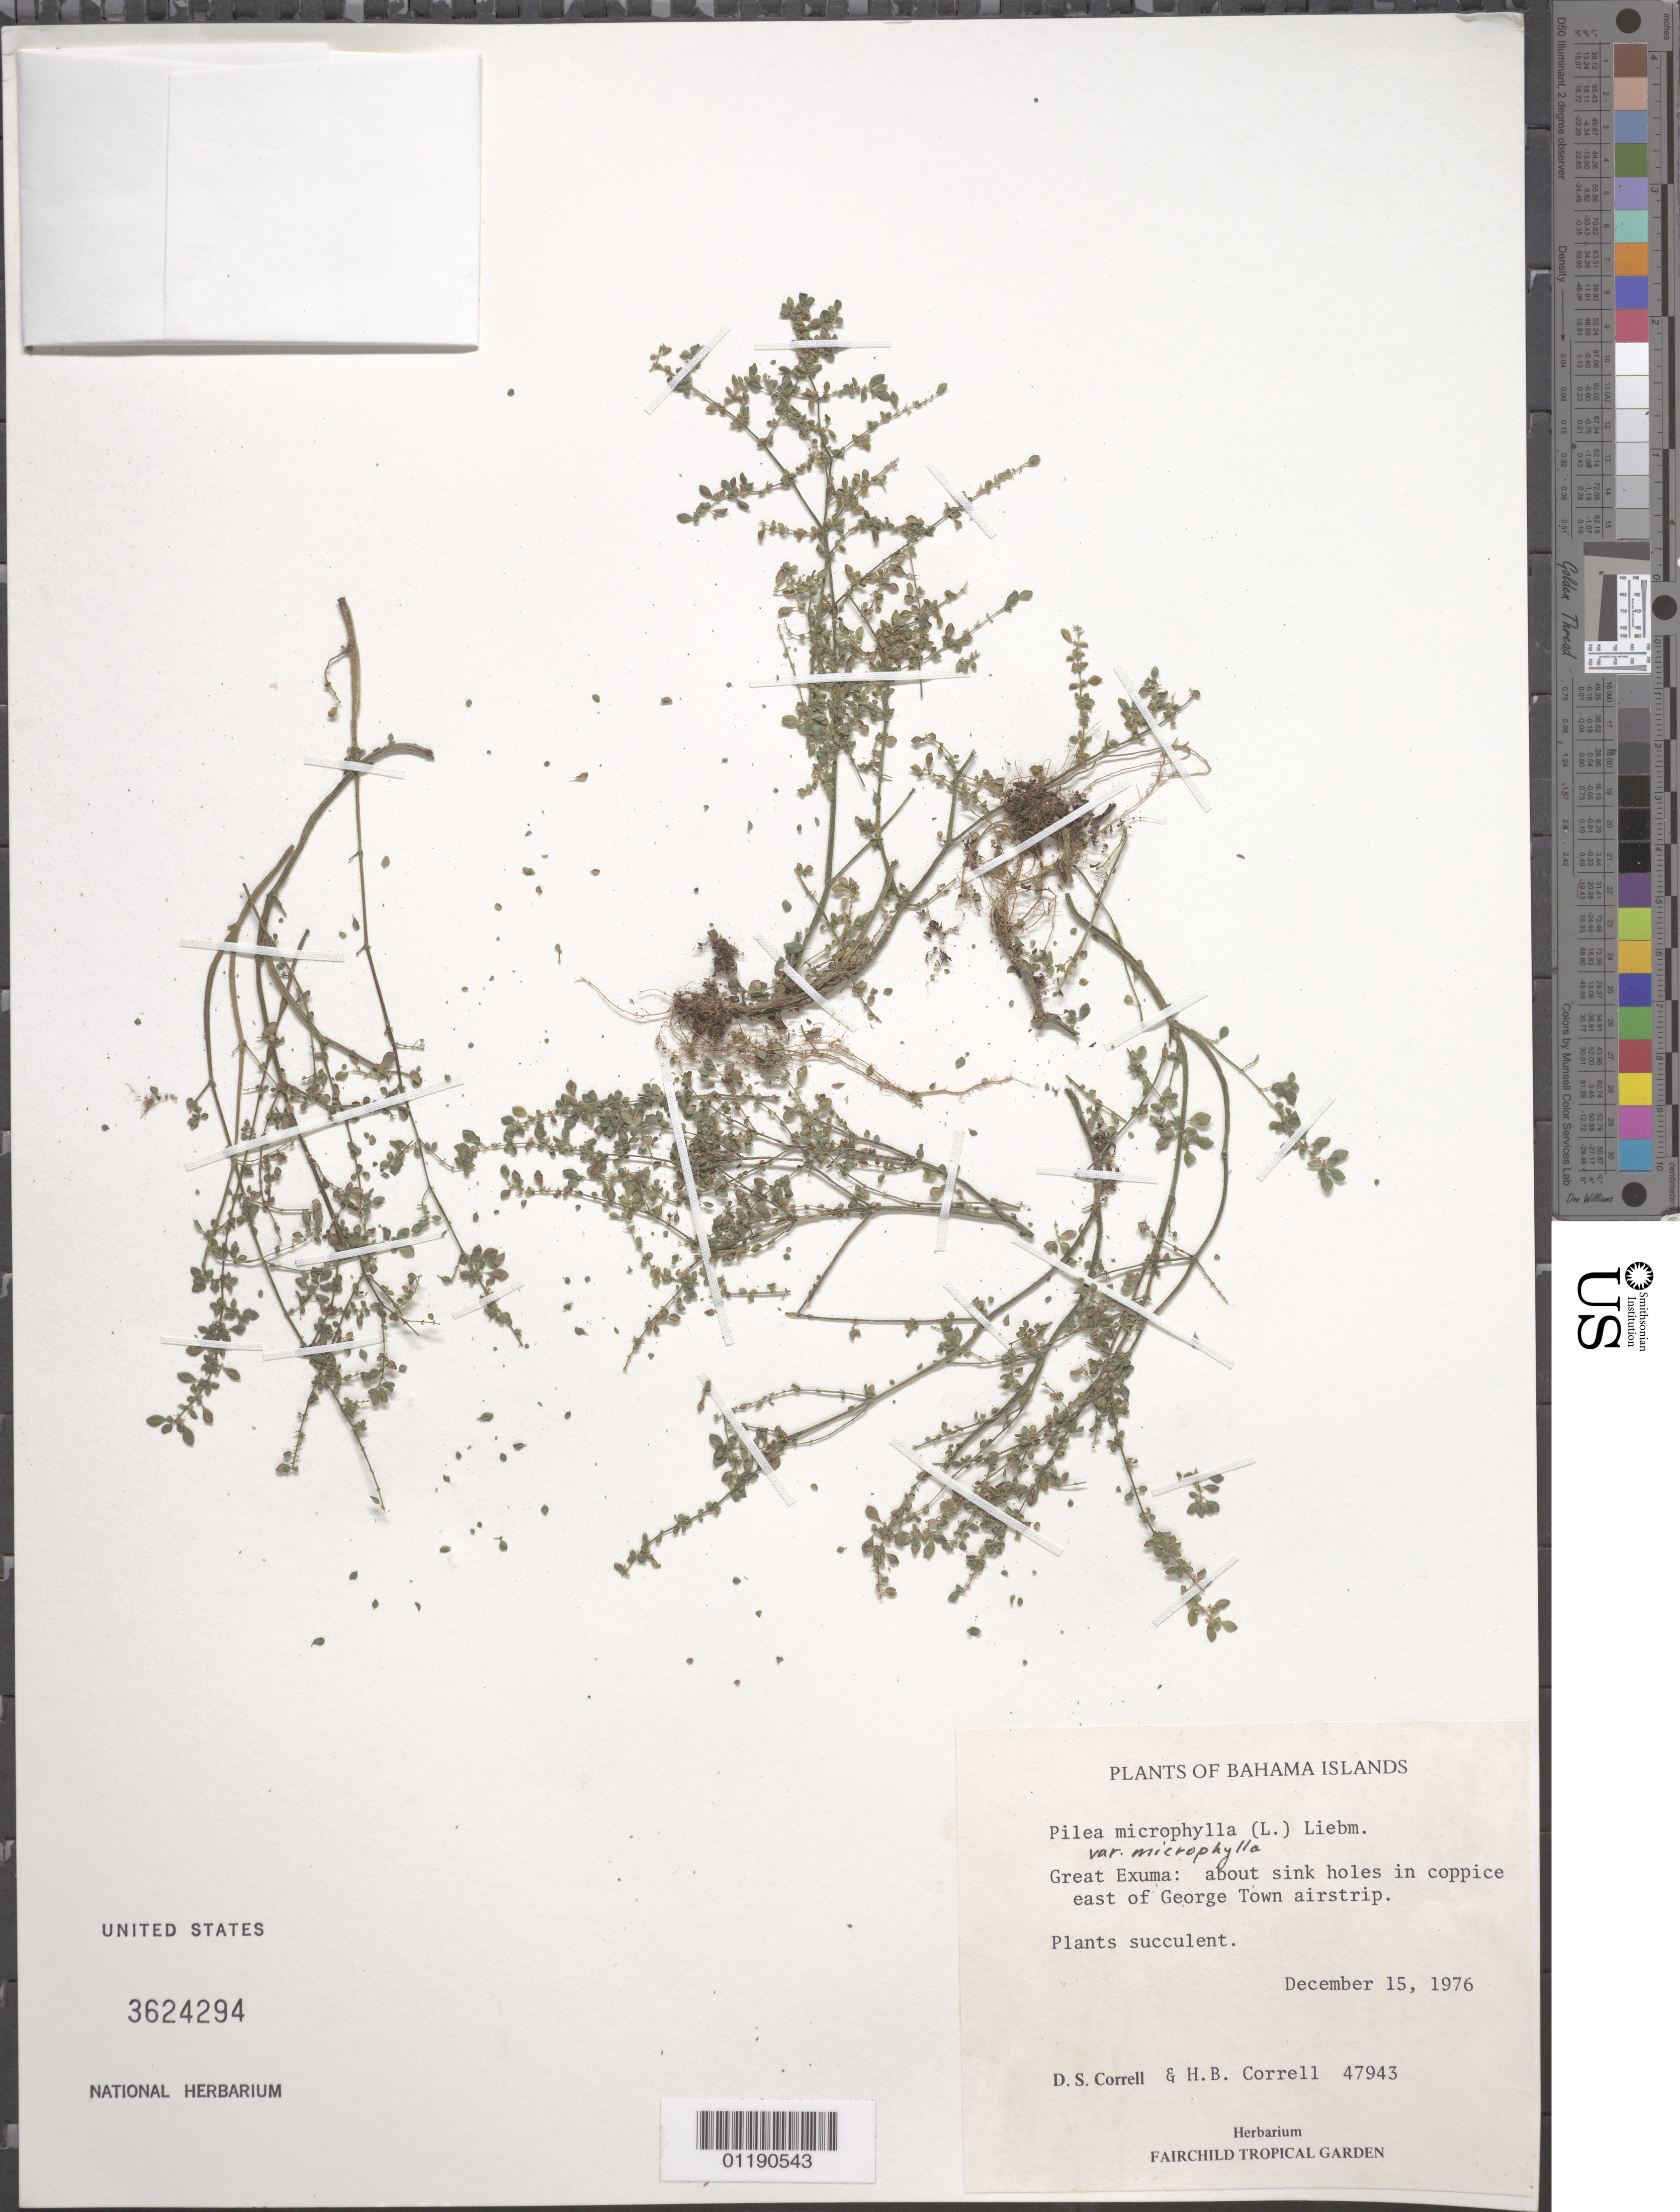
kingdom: Plantae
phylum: Tracheophyta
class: Magnoliopsida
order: Rosales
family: Urticaceae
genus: Pilea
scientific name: Pilea microphylla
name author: (L.) Liebm.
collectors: D. S. Correll & H. Correll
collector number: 47943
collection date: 1976-12-15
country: Bahamas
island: Great Exuma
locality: Great Exuma: E of George Town airstrip.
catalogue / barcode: US 3624294